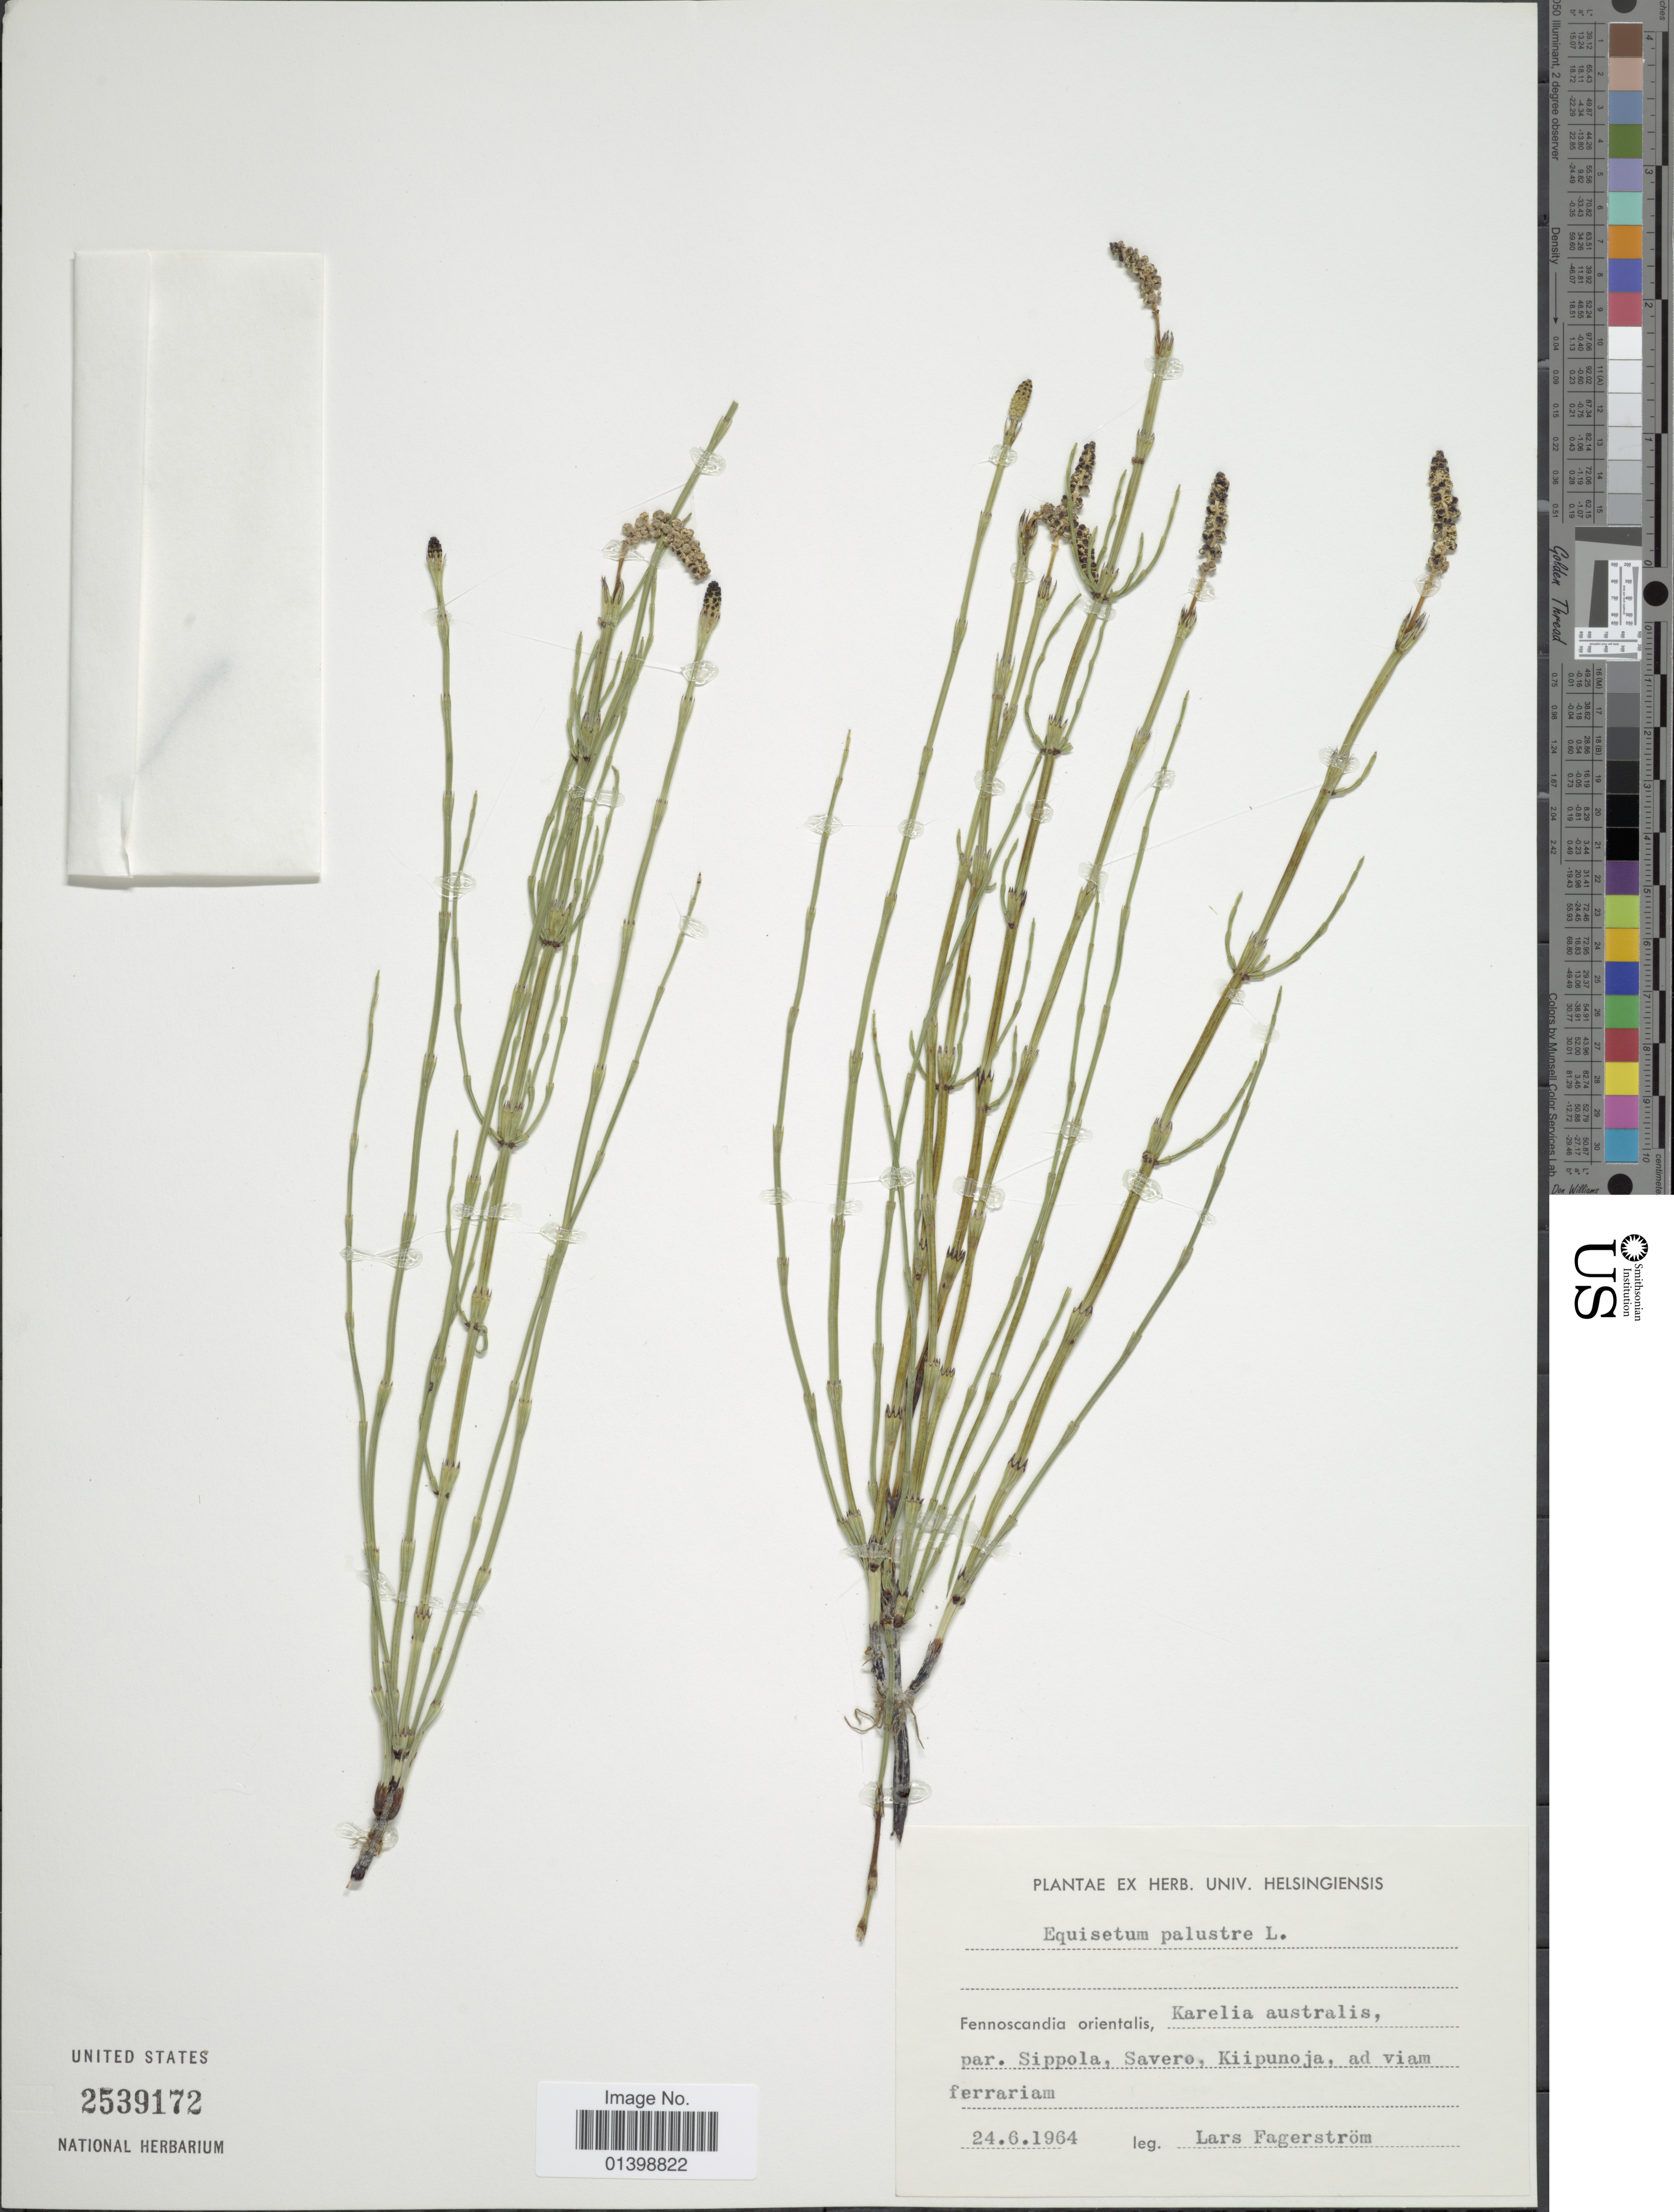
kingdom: Plantae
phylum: Tracheophyta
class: Polypodiopsida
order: Equisetales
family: Equisetaceae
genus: Equisetum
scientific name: Equisetum palustre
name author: L.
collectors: L. Fagerstrom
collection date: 1964-06-24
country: Finland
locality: Fennoscandia orientalis, Karelia australis, par, Sippola, Savero, Kiipunoja, ad viam ferrariam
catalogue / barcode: US 2539172